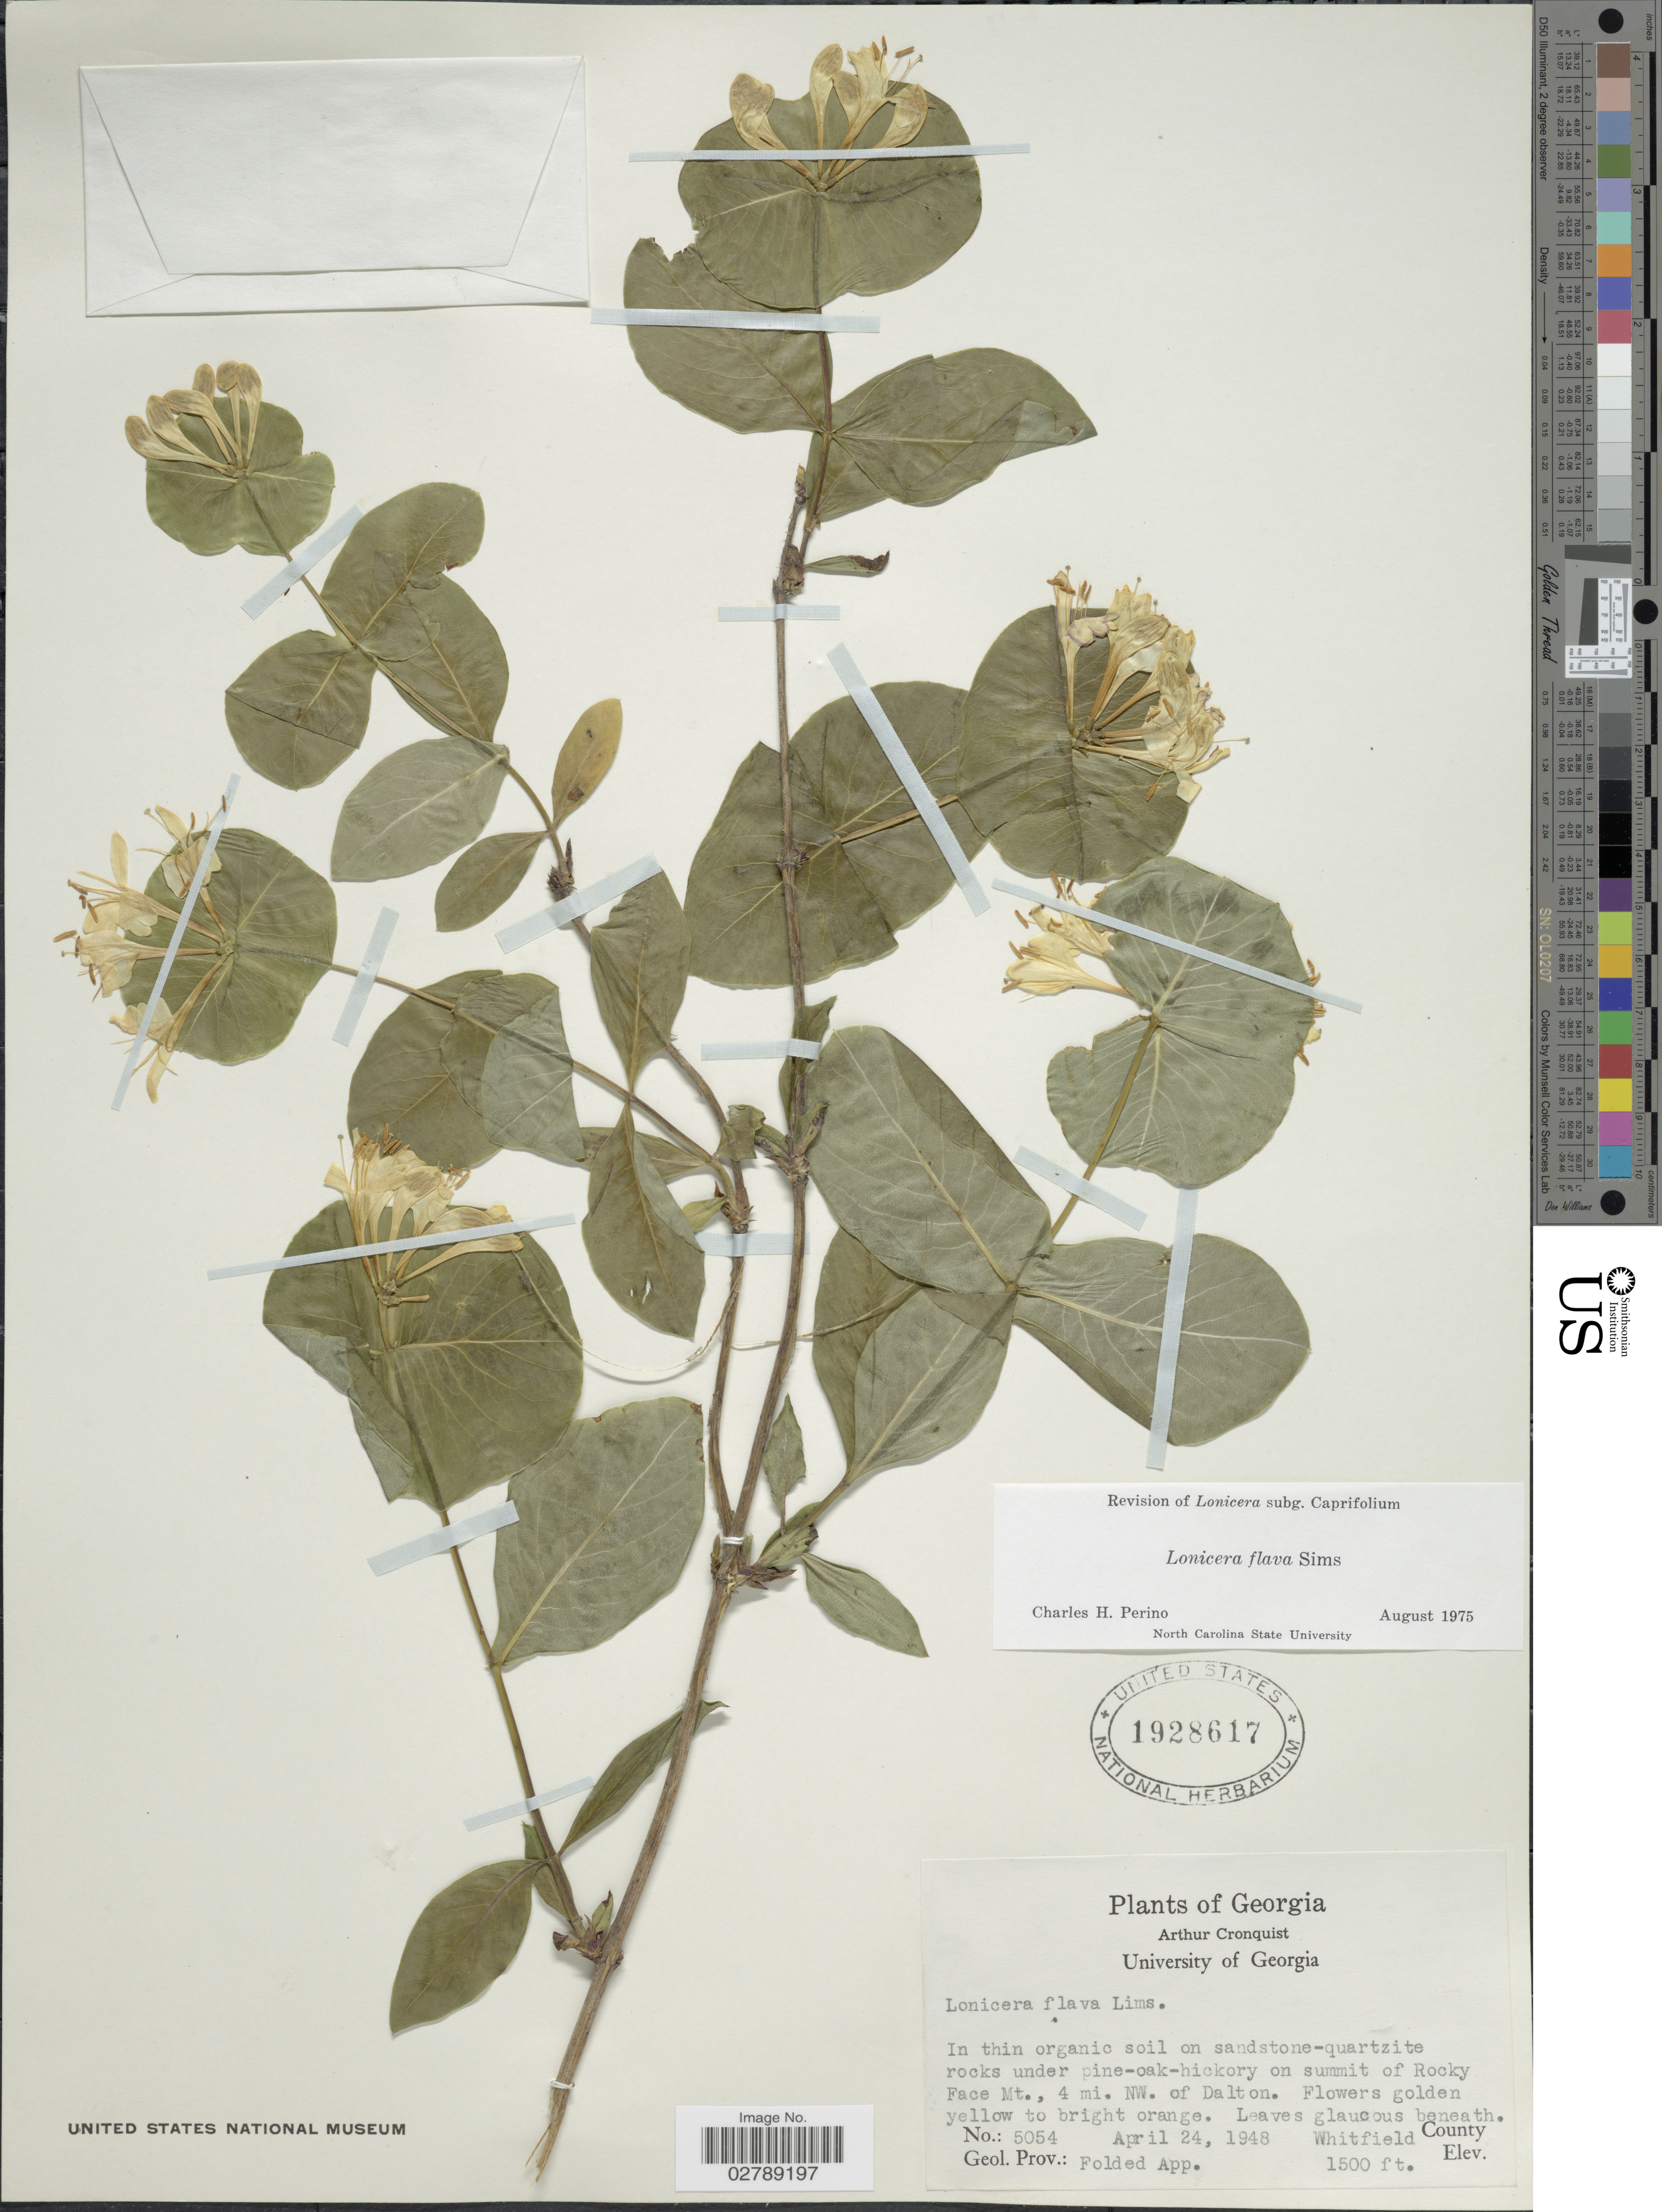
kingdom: Plantae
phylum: Tracheophyta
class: Magnoliopsida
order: Dipsacales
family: Caprifoliaceae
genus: Lonicera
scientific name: Lonicera flava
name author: Sims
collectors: A. J. Cronquist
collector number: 5054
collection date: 1948-04-24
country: United States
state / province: Georgia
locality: Summit of Rocky Face Mt., 4 mi. NW. of Dalton. Whitfield County. Geol. Prov: Folded App.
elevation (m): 457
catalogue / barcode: US 1928617